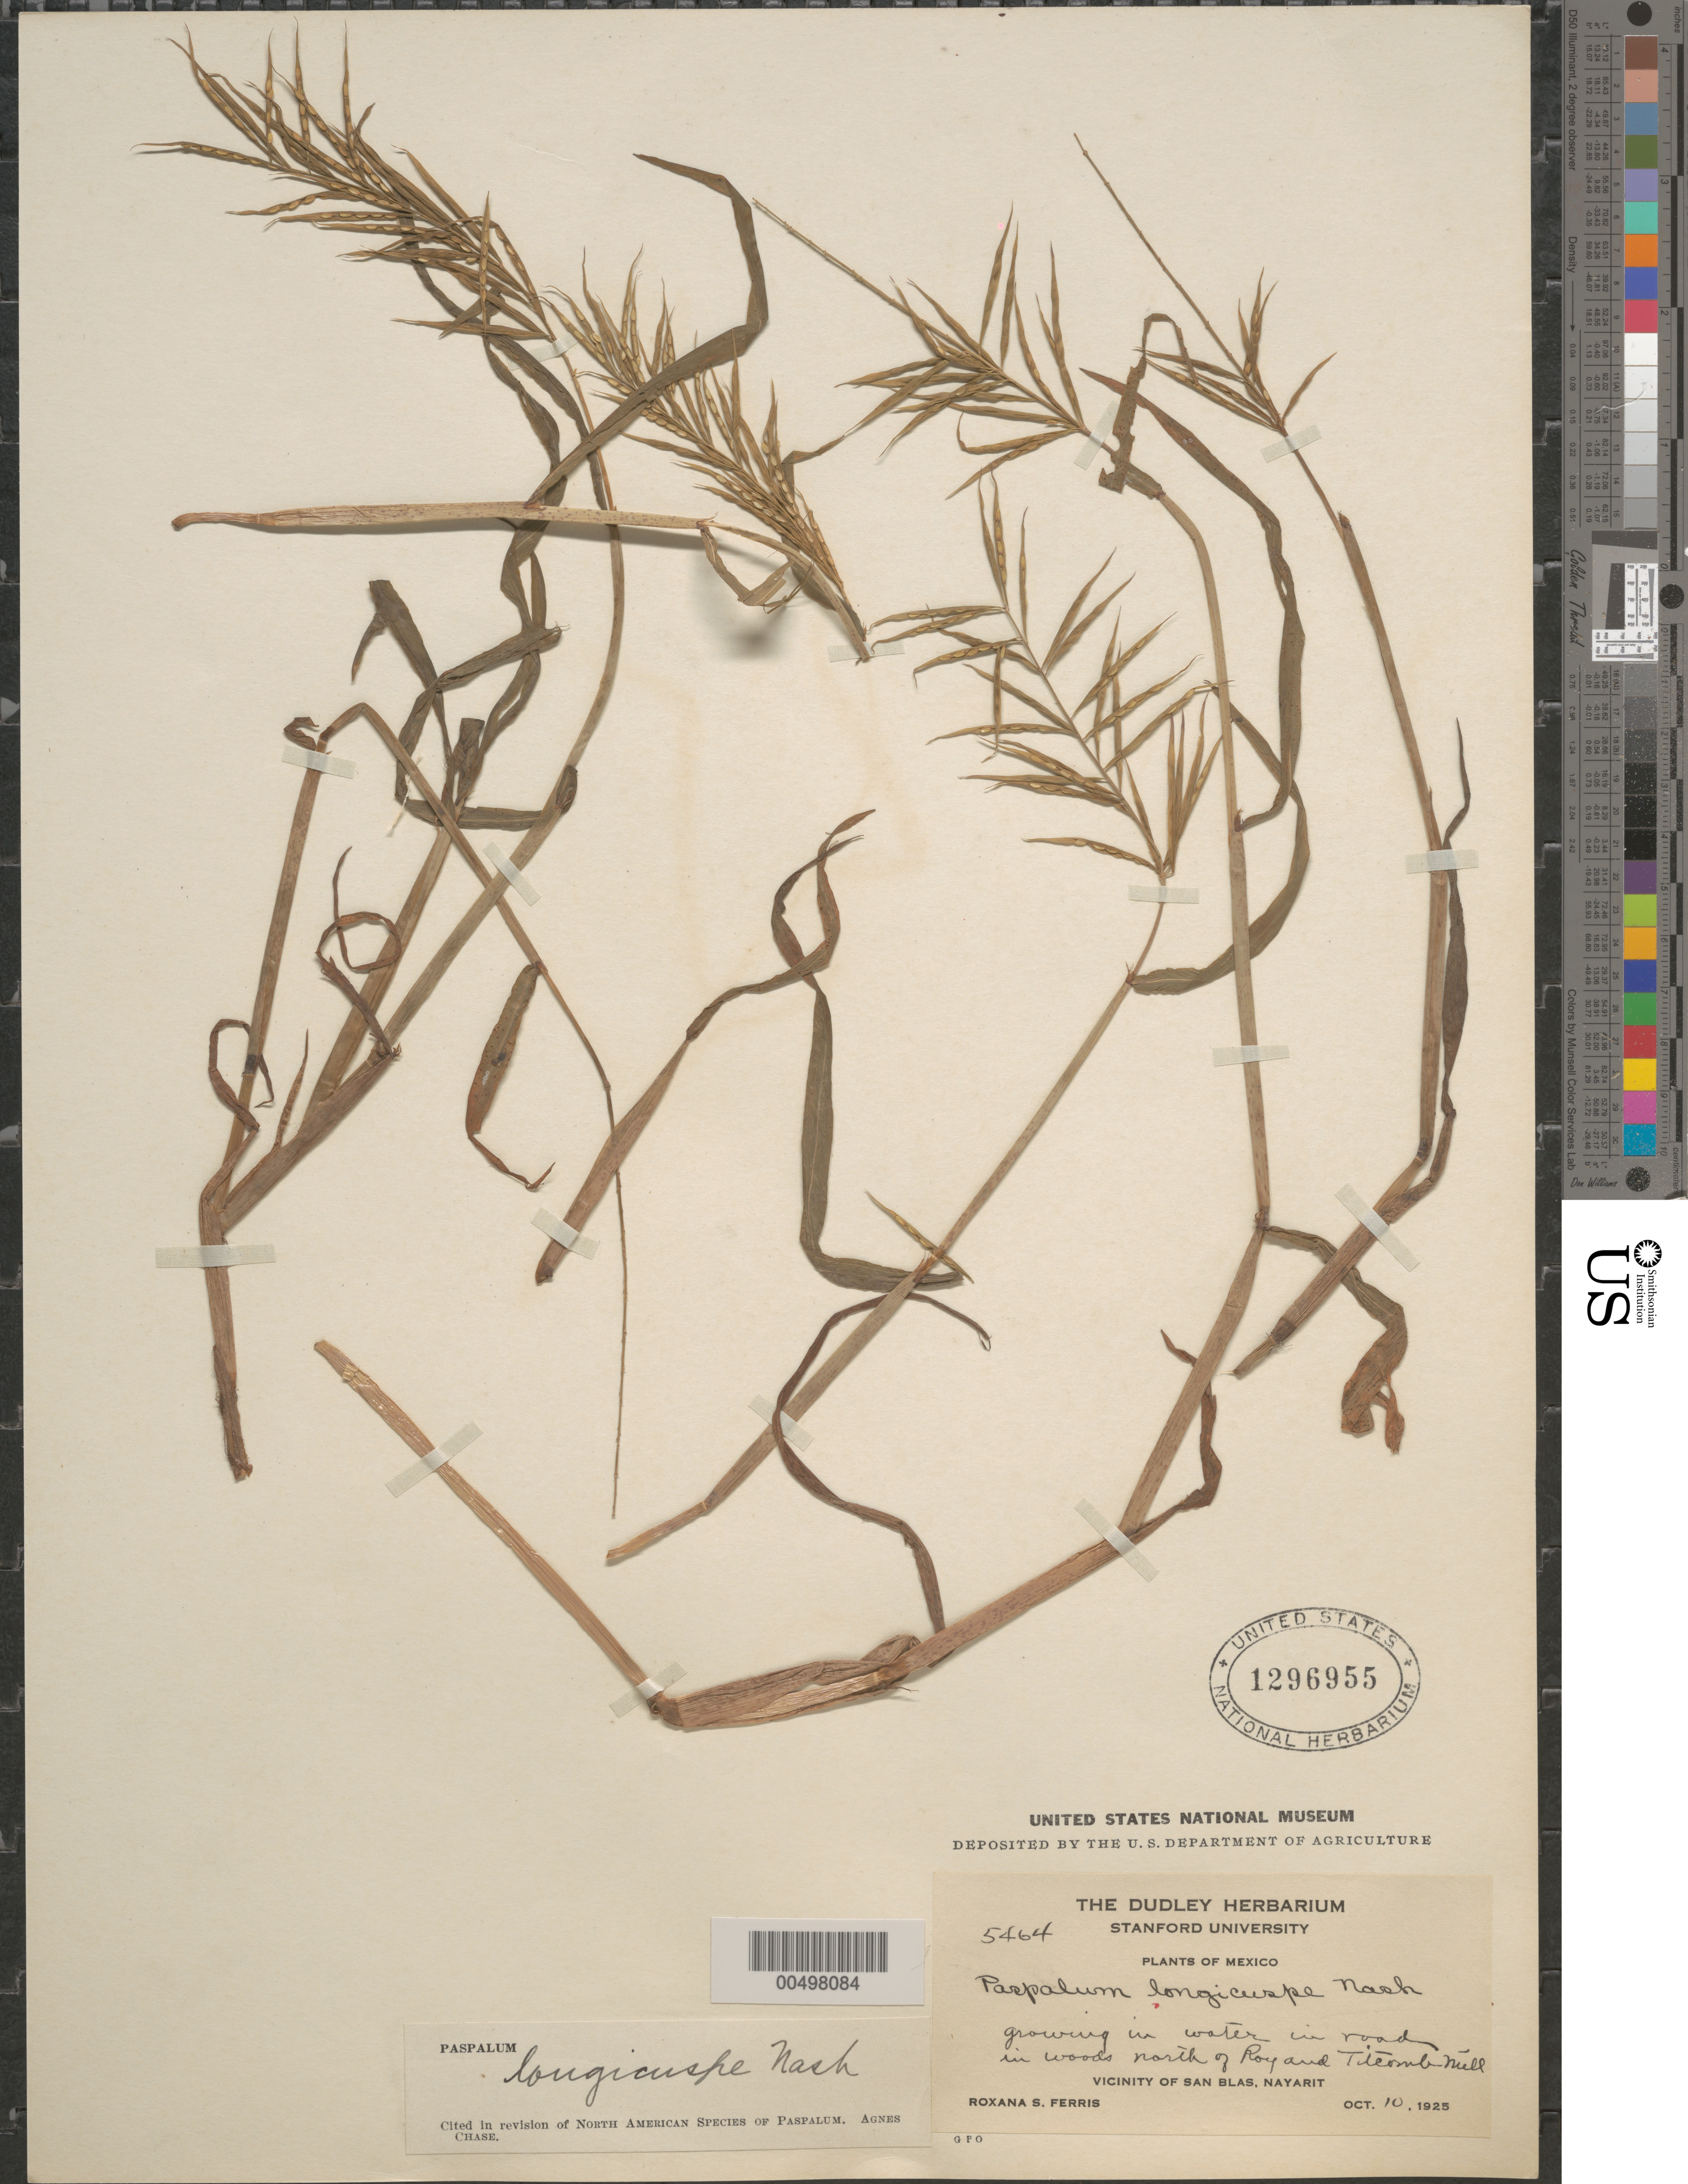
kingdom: Plantae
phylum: Tracheophyta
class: Liliopsida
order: Poales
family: Poaceae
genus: Paspalum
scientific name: Paspalum longicuspe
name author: Nash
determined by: Chase, [M.] Agnes, (US)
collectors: R. S. Ferris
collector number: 5464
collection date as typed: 10 Oct 1925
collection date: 1925-10-10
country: Mexico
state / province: Nayarit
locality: N of Roy & Ticomb Mill, vicinity of San Blas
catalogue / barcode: US 1296955